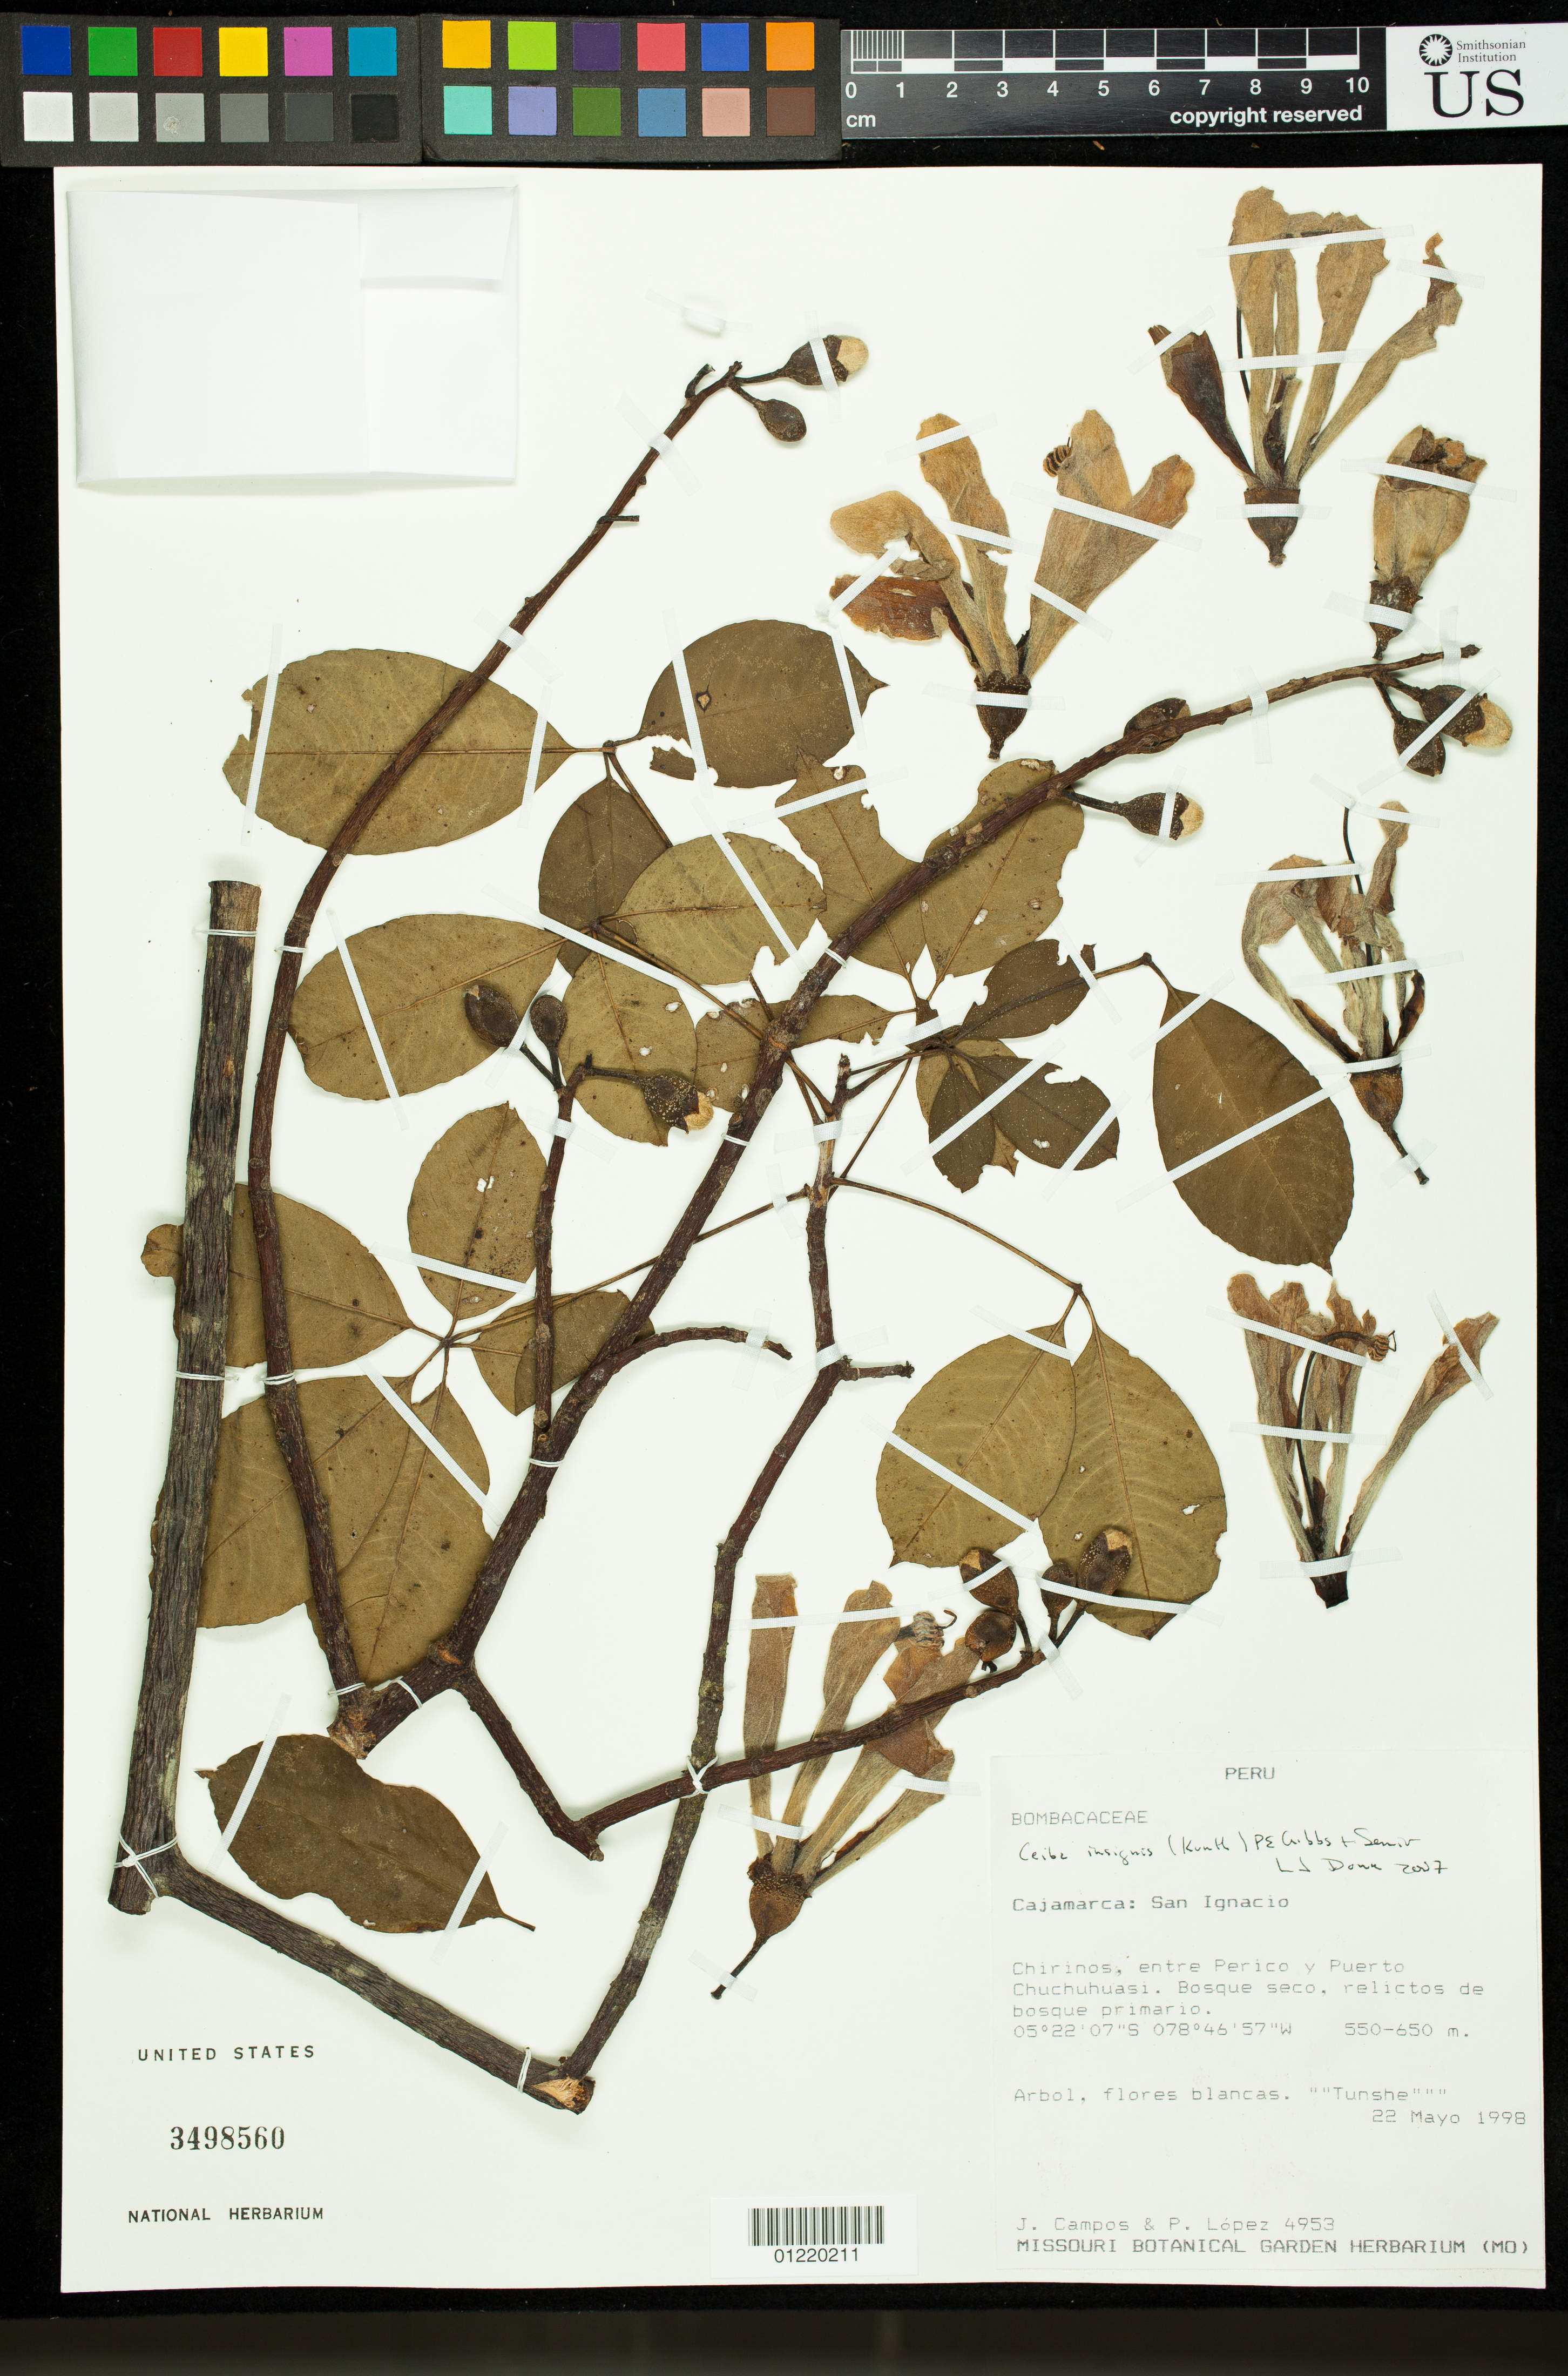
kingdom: Plantae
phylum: Tracheophyta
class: Magnoliopsida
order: Malvales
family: Malvaceae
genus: Ceiba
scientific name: Ceiba insignis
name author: (Kunth) P.E. Gibbs & Semir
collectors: J. Campos de la Cruz & P. Lopez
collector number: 4953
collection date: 1998-05-22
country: Peru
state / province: Cajamarca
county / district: San Ignacio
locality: Chirinos, entre Perico y Puerta Chuchuhasi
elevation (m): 550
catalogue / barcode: US 3498560